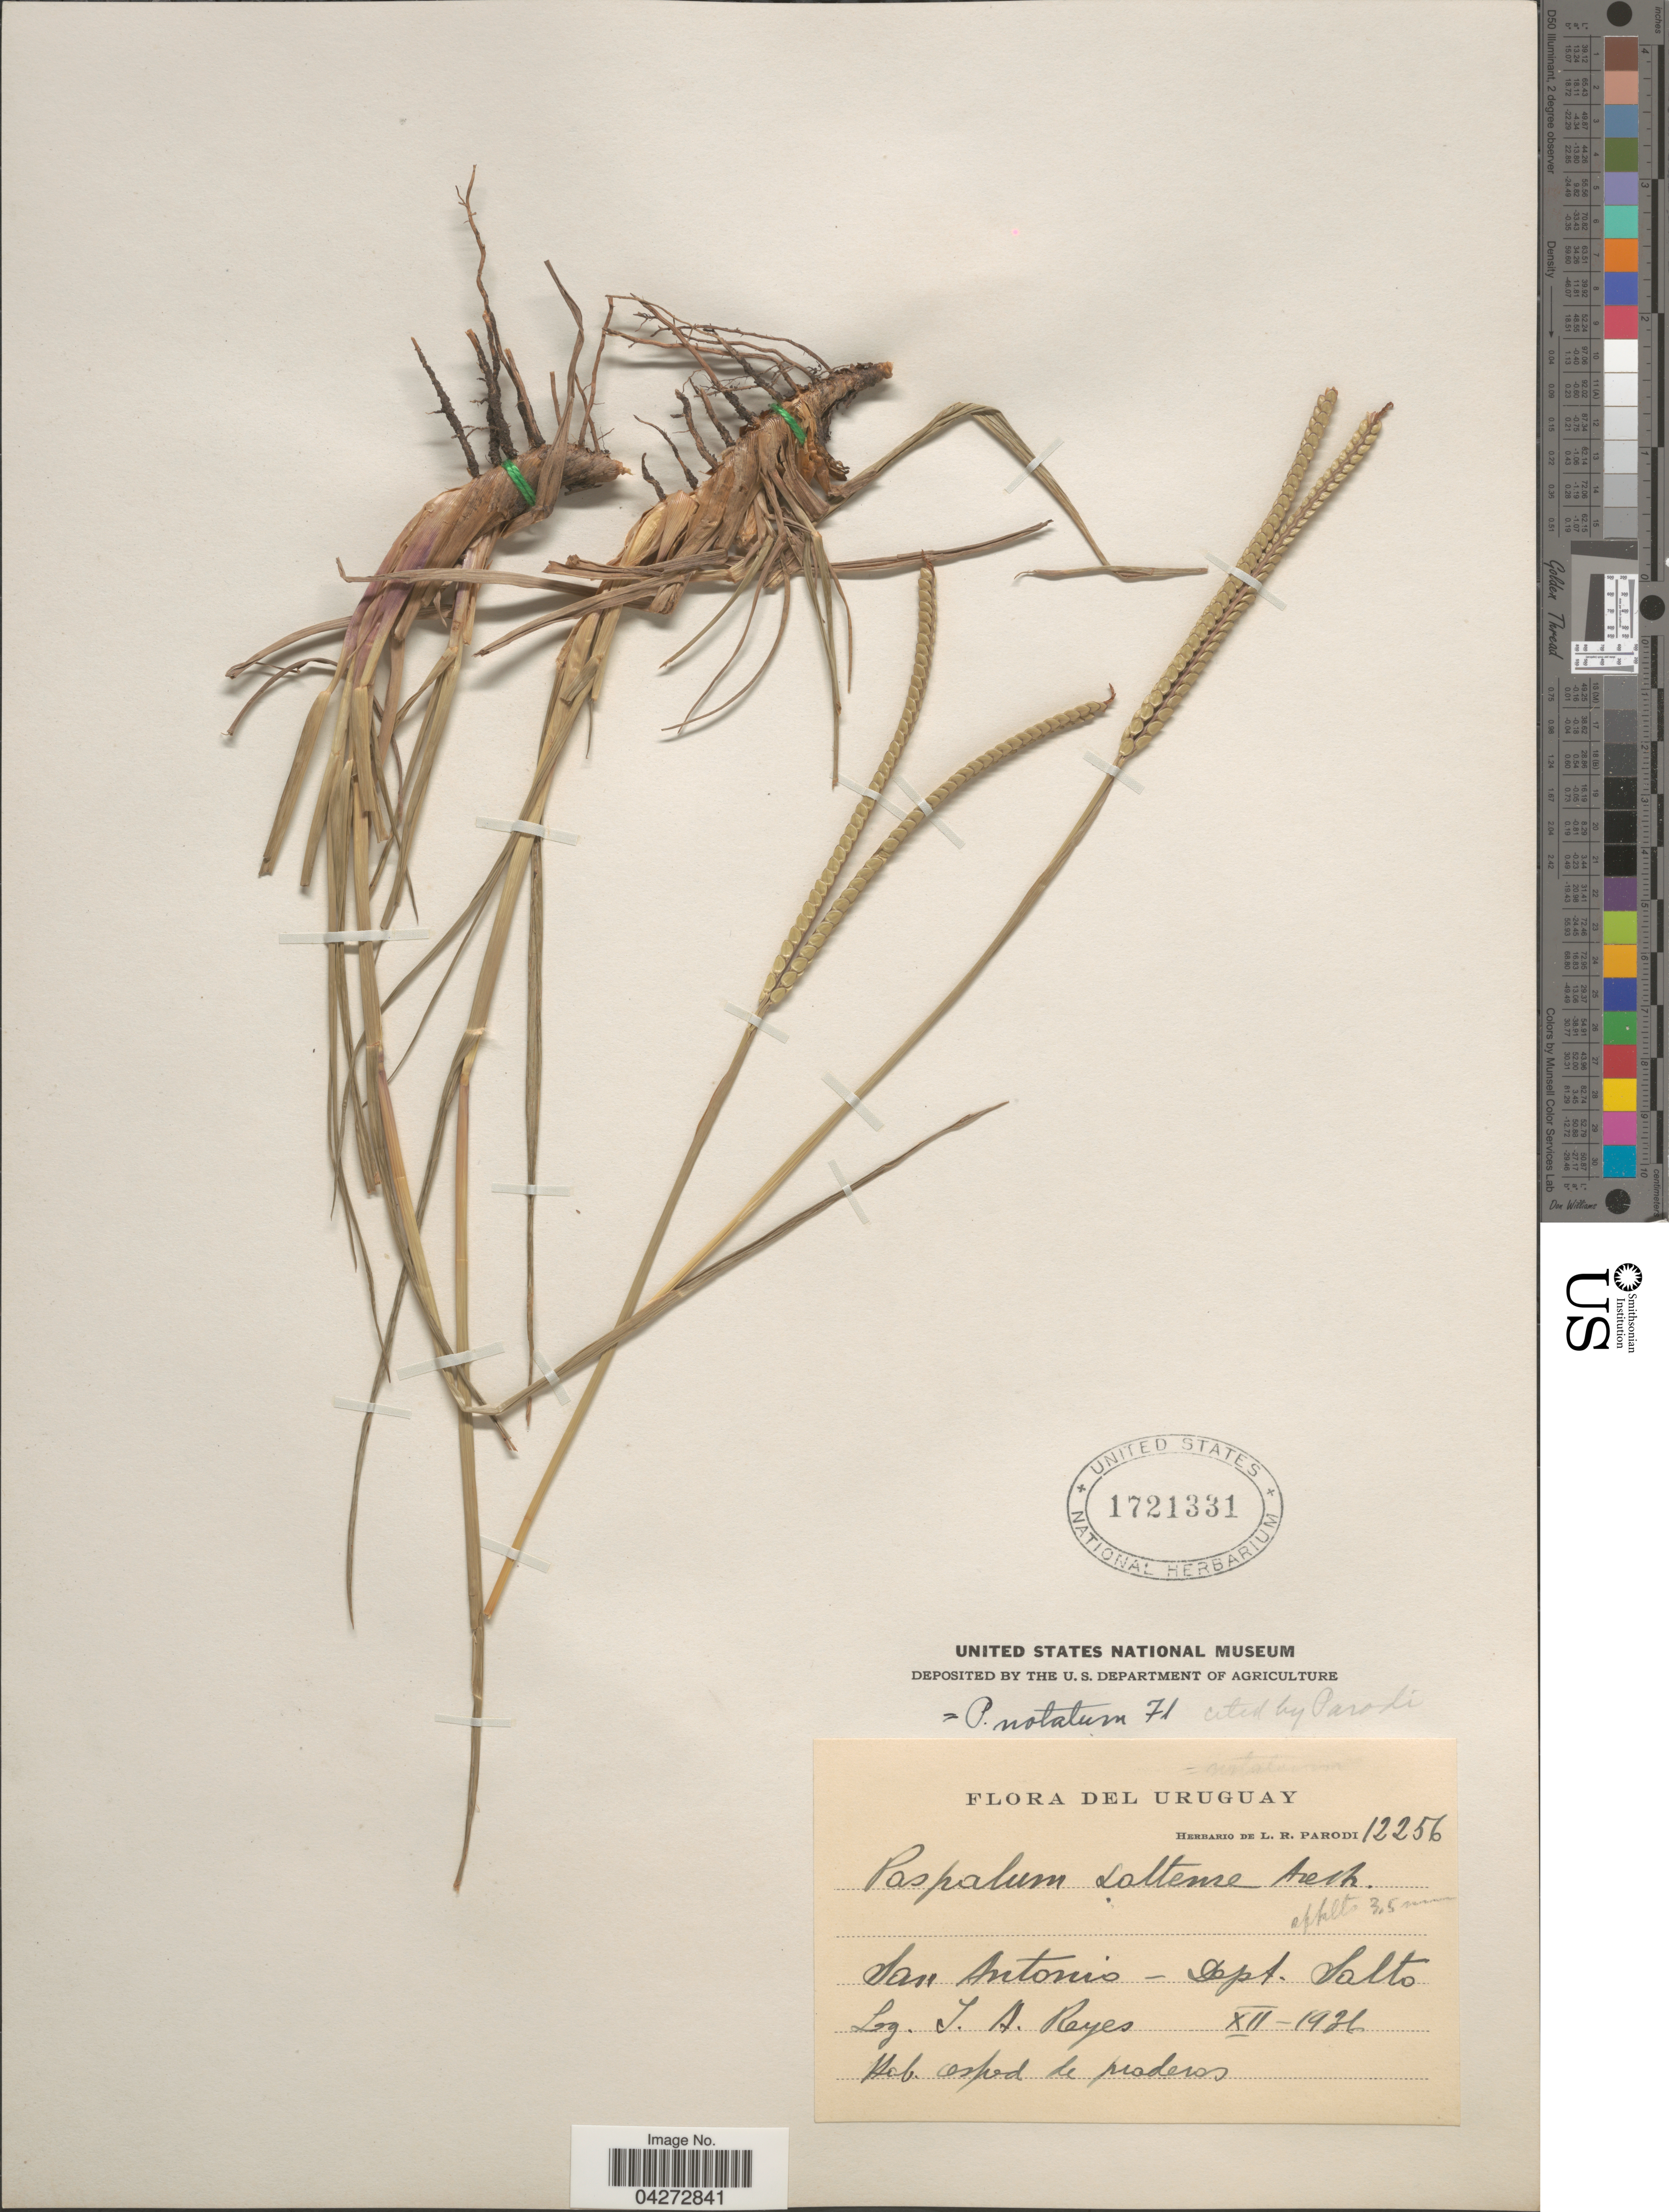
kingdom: Plantae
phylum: Tracheophyta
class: Liliopsida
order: Poales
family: Poaceae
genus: Paspalum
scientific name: Paspalum notatum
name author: Flüggé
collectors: J. Reyes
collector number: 12256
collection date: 1936-12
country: Uruguay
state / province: Salto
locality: San Antonio - Dept. Salto.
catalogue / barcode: US 1721331